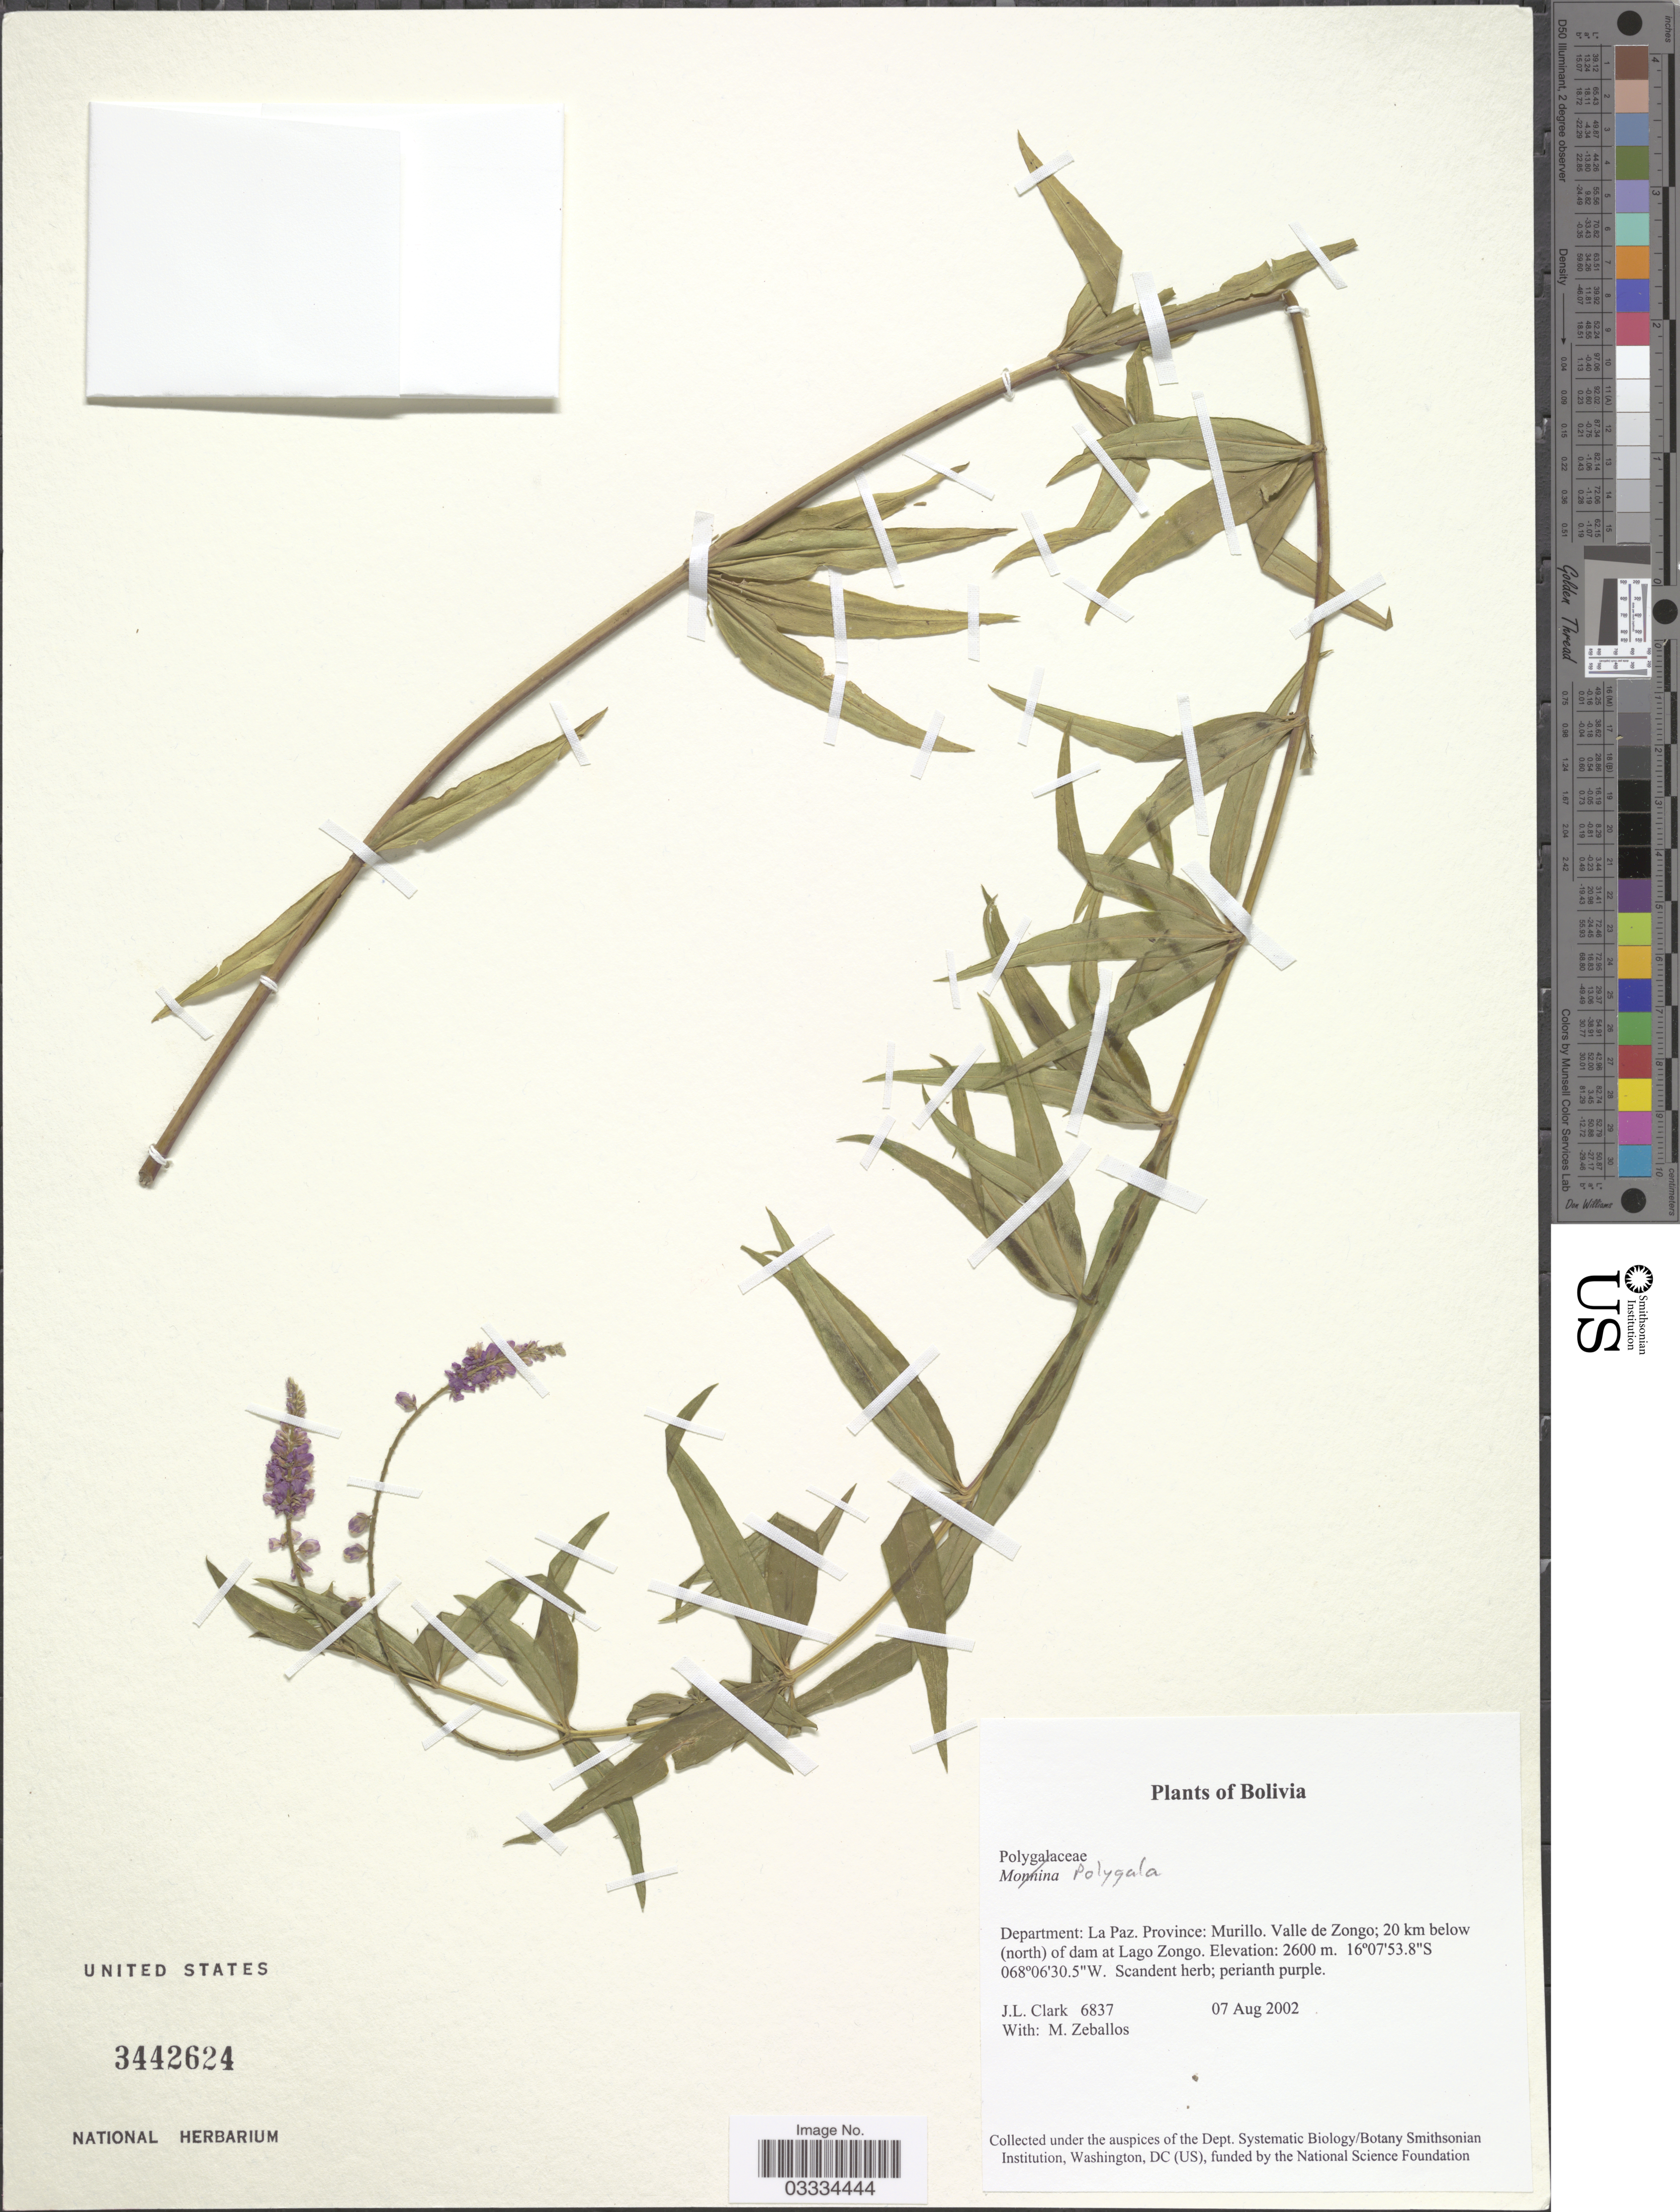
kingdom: Plantae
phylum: Tracheophyta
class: Magnoliopsida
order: Fabales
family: Polygalaceae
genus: Polygala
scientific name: Polygala sp.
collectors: J. L. Clark & M. Zeballos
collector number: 6837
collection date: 2002-08-07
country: Bolivia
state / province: La Paz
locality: Department: La Paz, Province: Murillo. Valle de Zongo; 20 km below (north) of dam at Lago Zongo.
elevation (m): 2600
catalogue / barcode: US 3442624